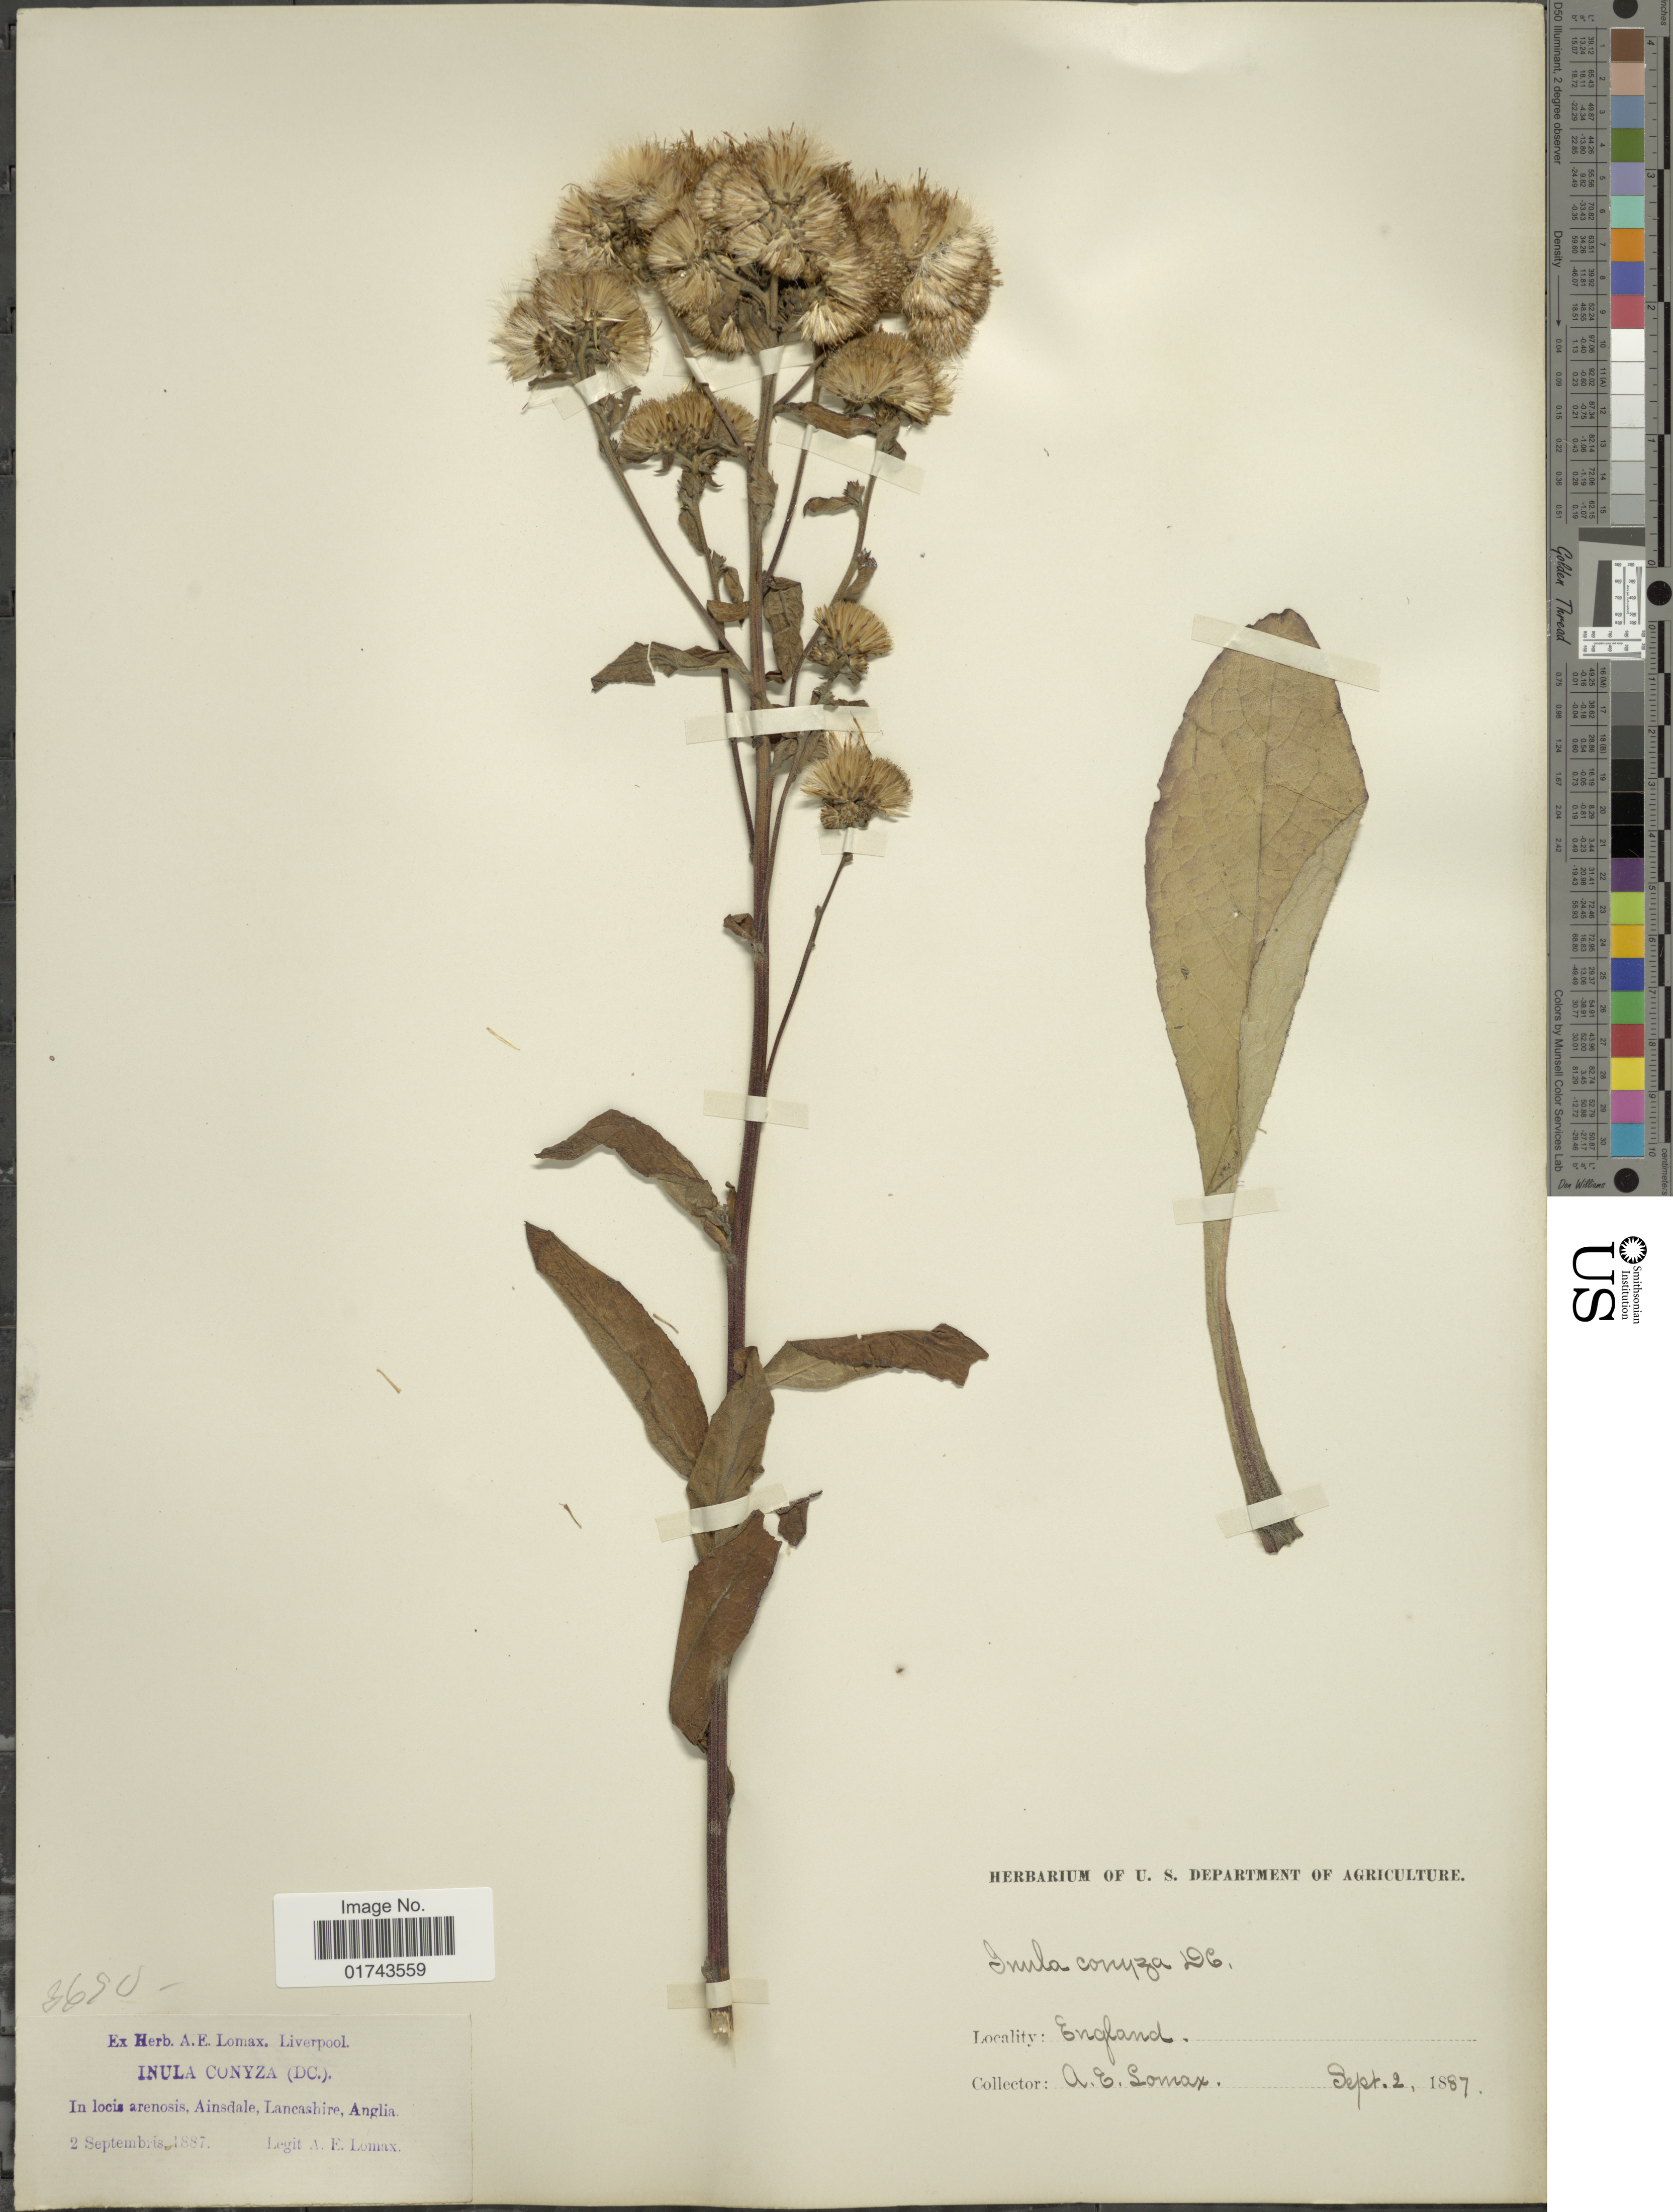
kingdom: Plantae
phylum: Tracheophyta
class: Magnoliopsida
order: Asterales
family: Asteraceae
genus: Inula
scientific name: Inula conyzae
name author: (Griess.) DC.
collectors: A. Lomax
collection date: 1887-09-02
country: United Kingdom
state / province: England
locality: In locis arenosis, Ainsdale, Lancashire, Anglia